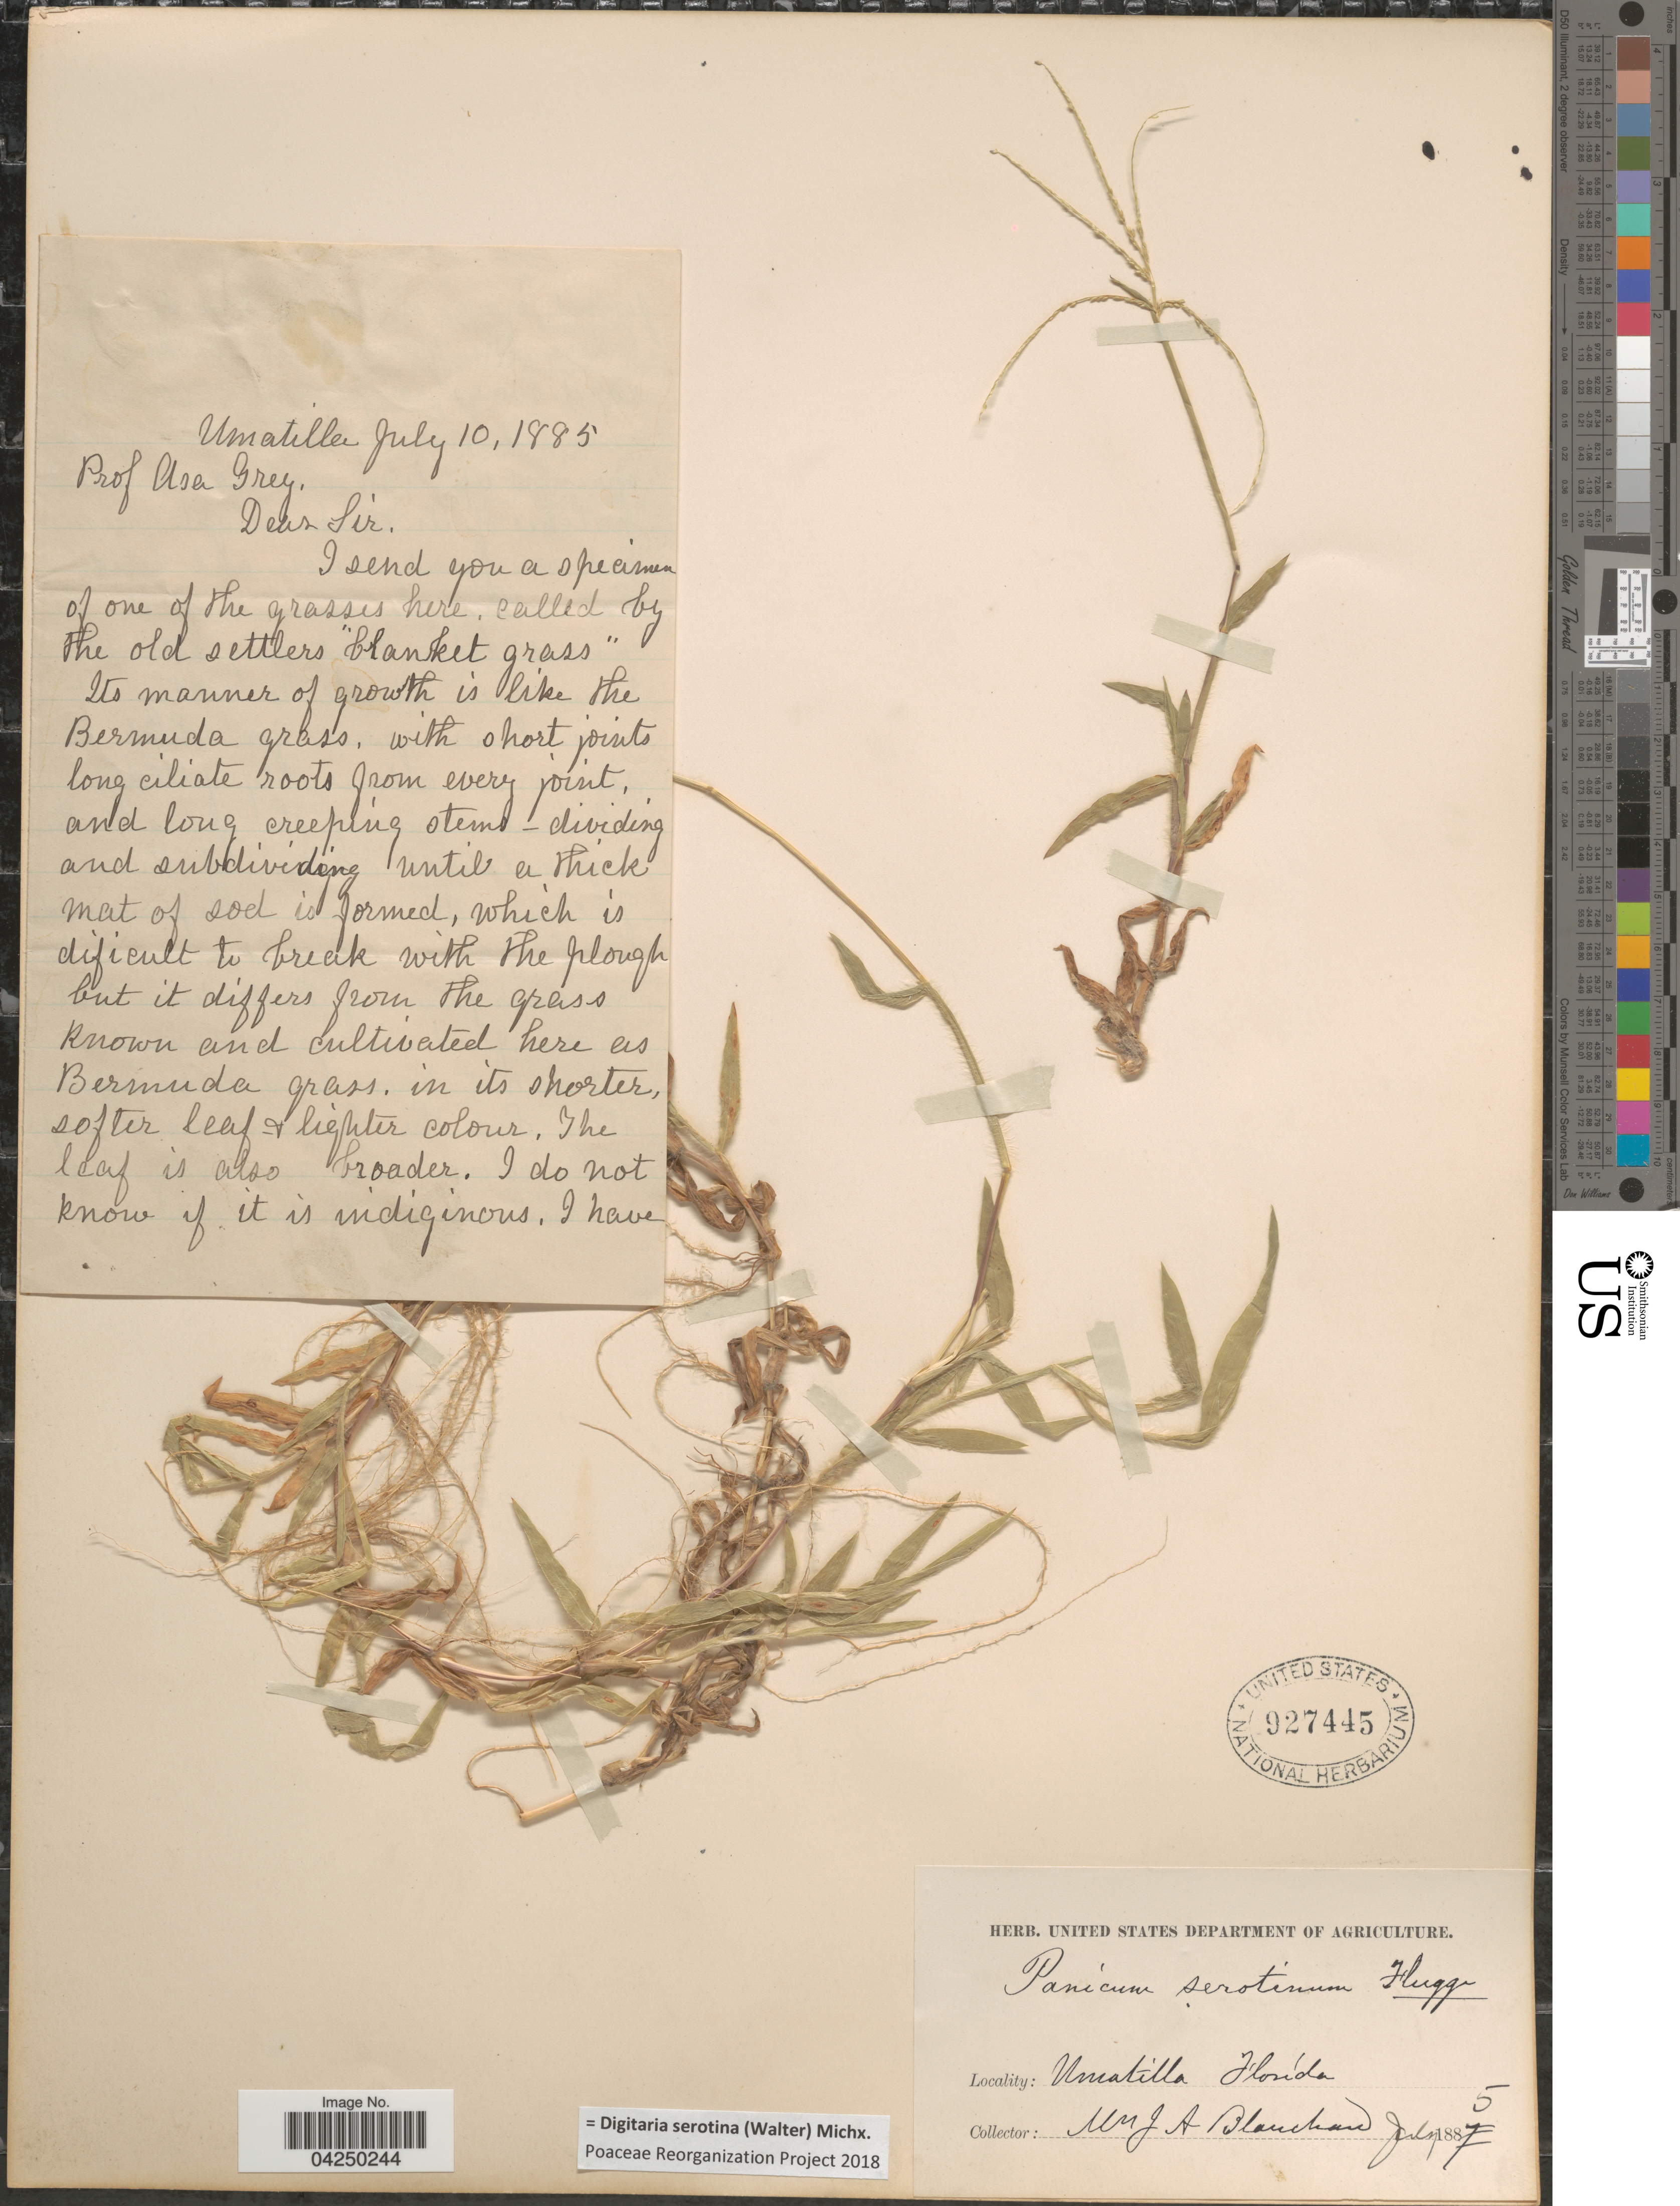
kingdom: Plantae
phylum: Tracheophyta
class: Liliopsida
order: Poales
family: Poaceae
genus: Digitaria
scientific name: Digitaria serotina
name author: (Walter) Michx.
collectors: J. H. Blanchard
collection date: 1885-07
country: United States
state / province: Florida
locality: Umatilla.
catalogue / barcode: US 927445